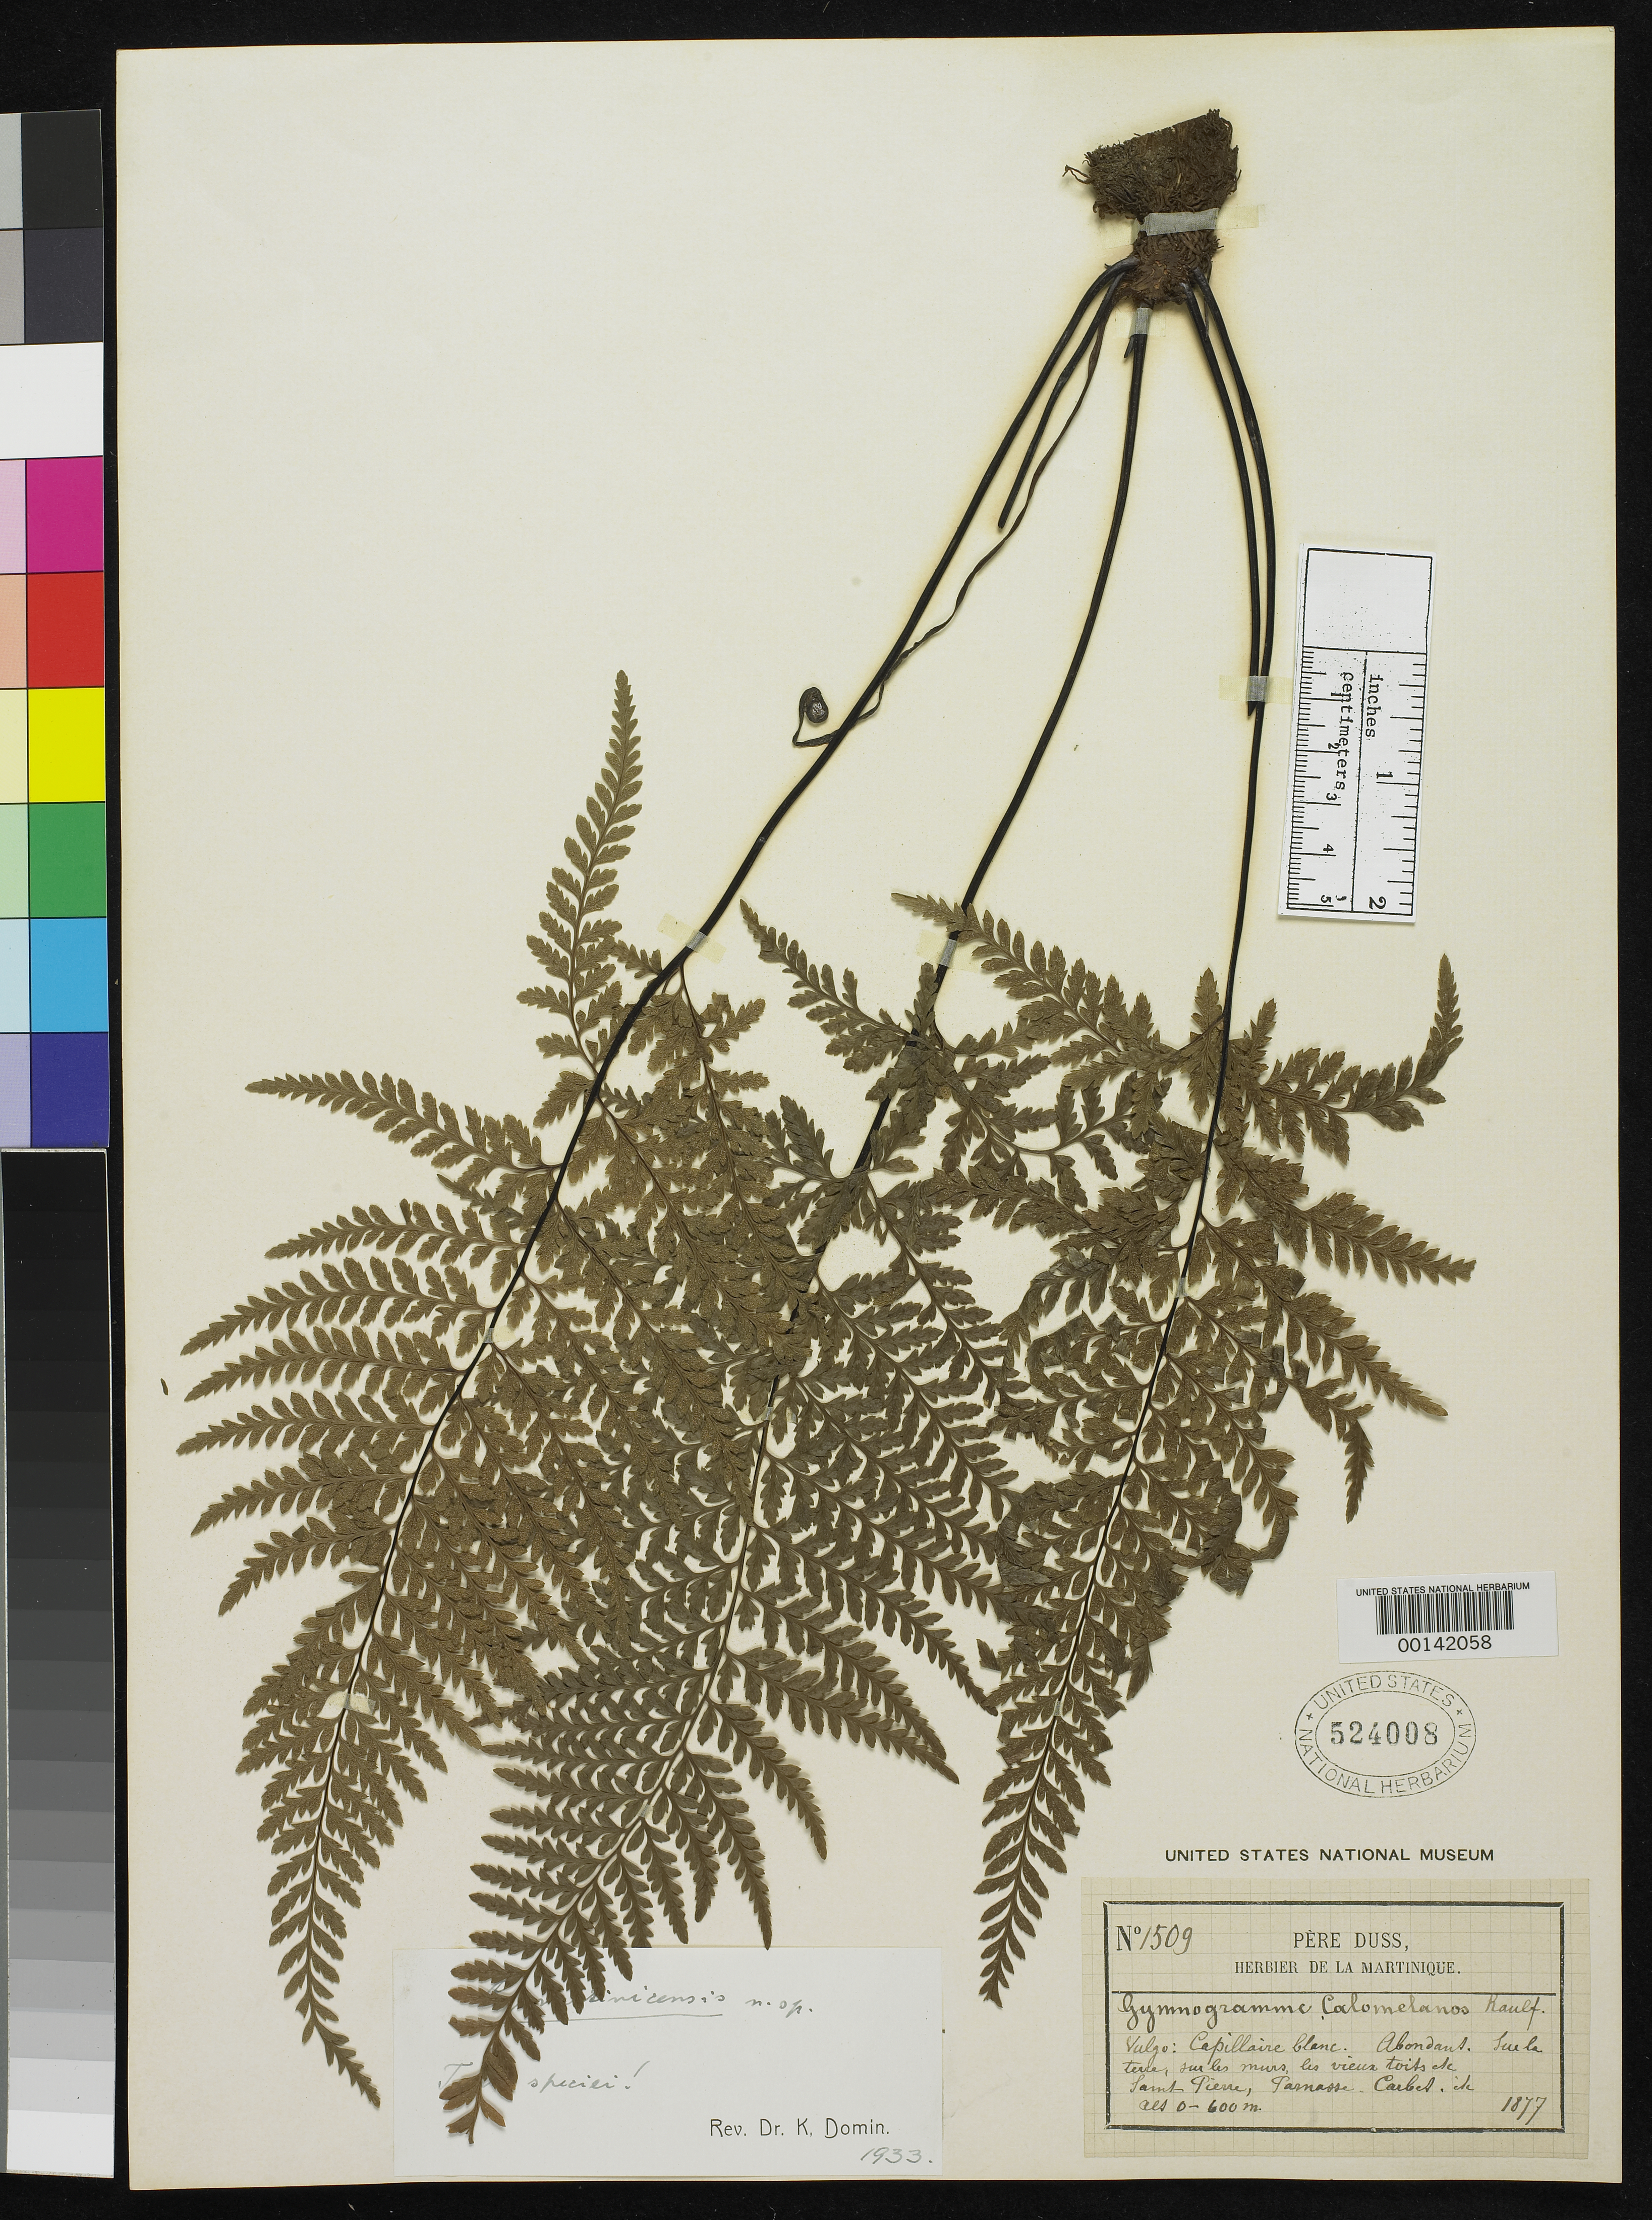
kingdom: Plantae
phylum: Tracheophyta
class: Polypodiopsida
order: Polypodiales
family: Pteridaceae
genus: Pityrogramma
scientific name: Pityrogramma martinicensis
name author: Domin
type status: Type Collection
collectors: Père Duss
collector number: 1509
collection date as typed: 1877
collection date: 1877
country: Martinique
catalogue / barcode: US 524008